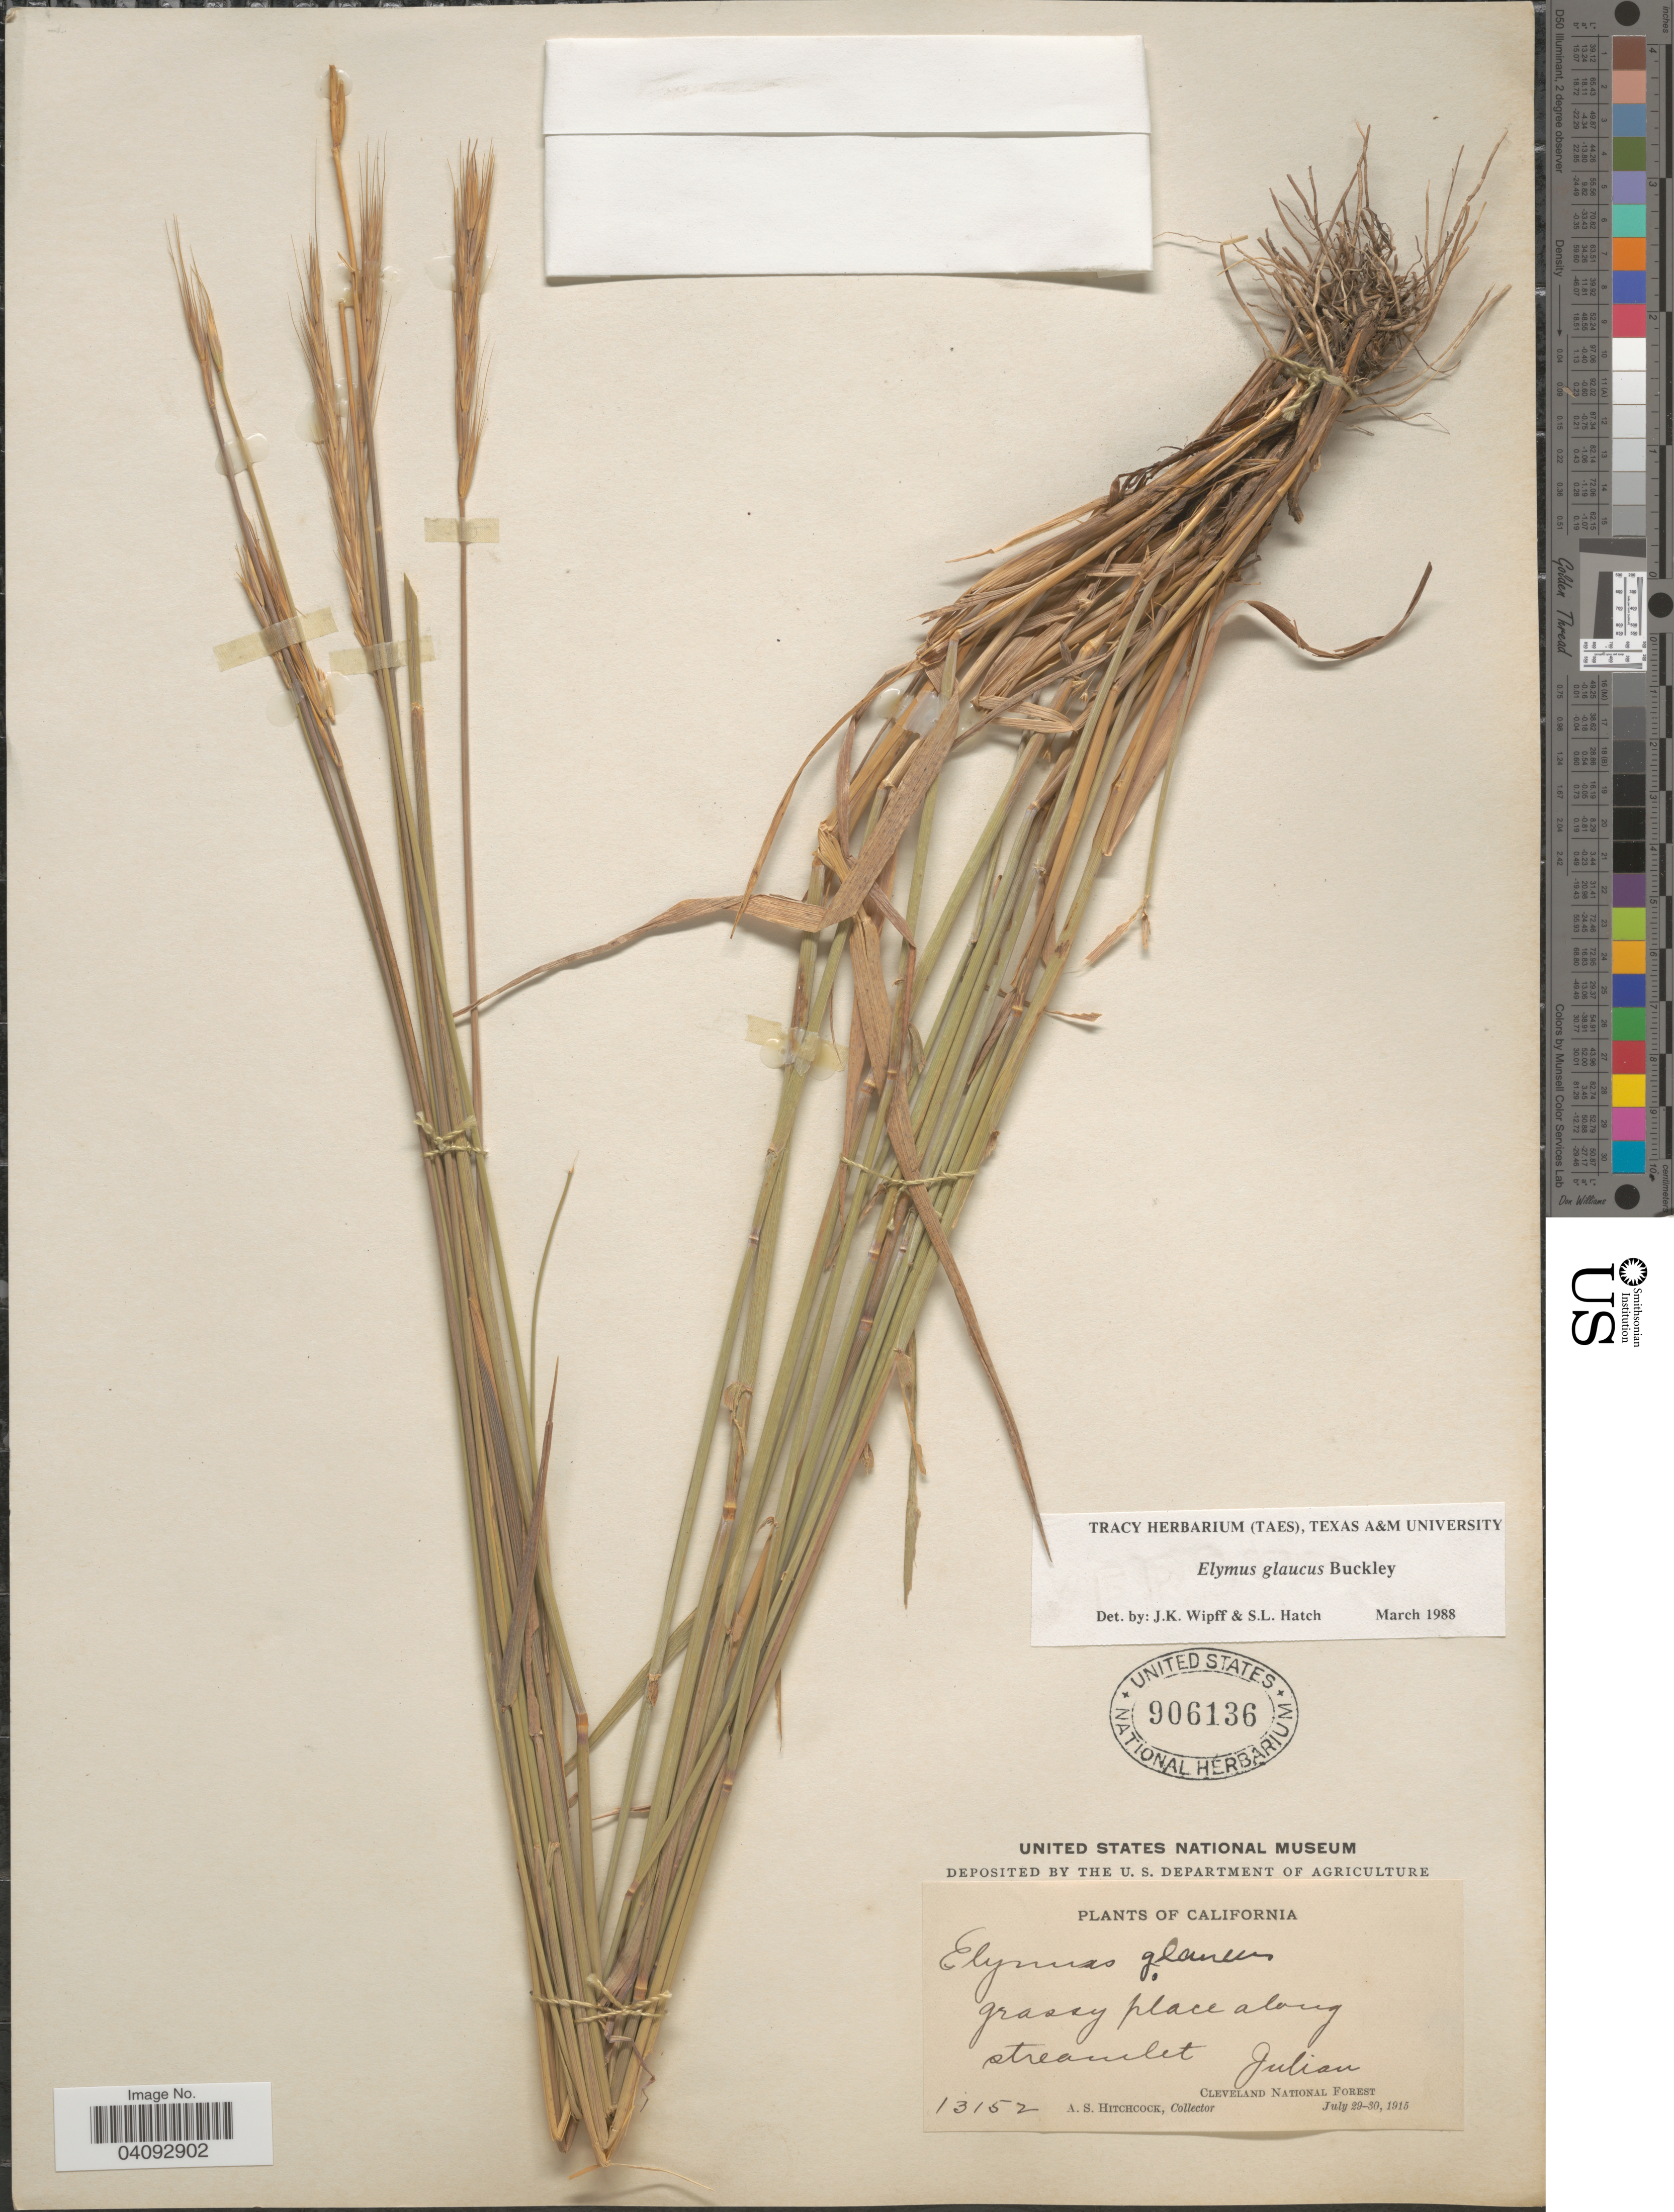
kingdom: Plantae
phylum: Tracheophyta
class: Liliopsida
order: Poales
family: Poaceae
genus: Elymus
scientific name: Elymus glaucus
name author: Buckley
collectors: A. S. Hitchcock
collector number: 13152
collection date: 1915-07-29/1915-07-30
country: United States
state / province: California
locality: Grassy place along streamlet Julian. Cleveland National Forest.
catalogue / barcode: US 906136